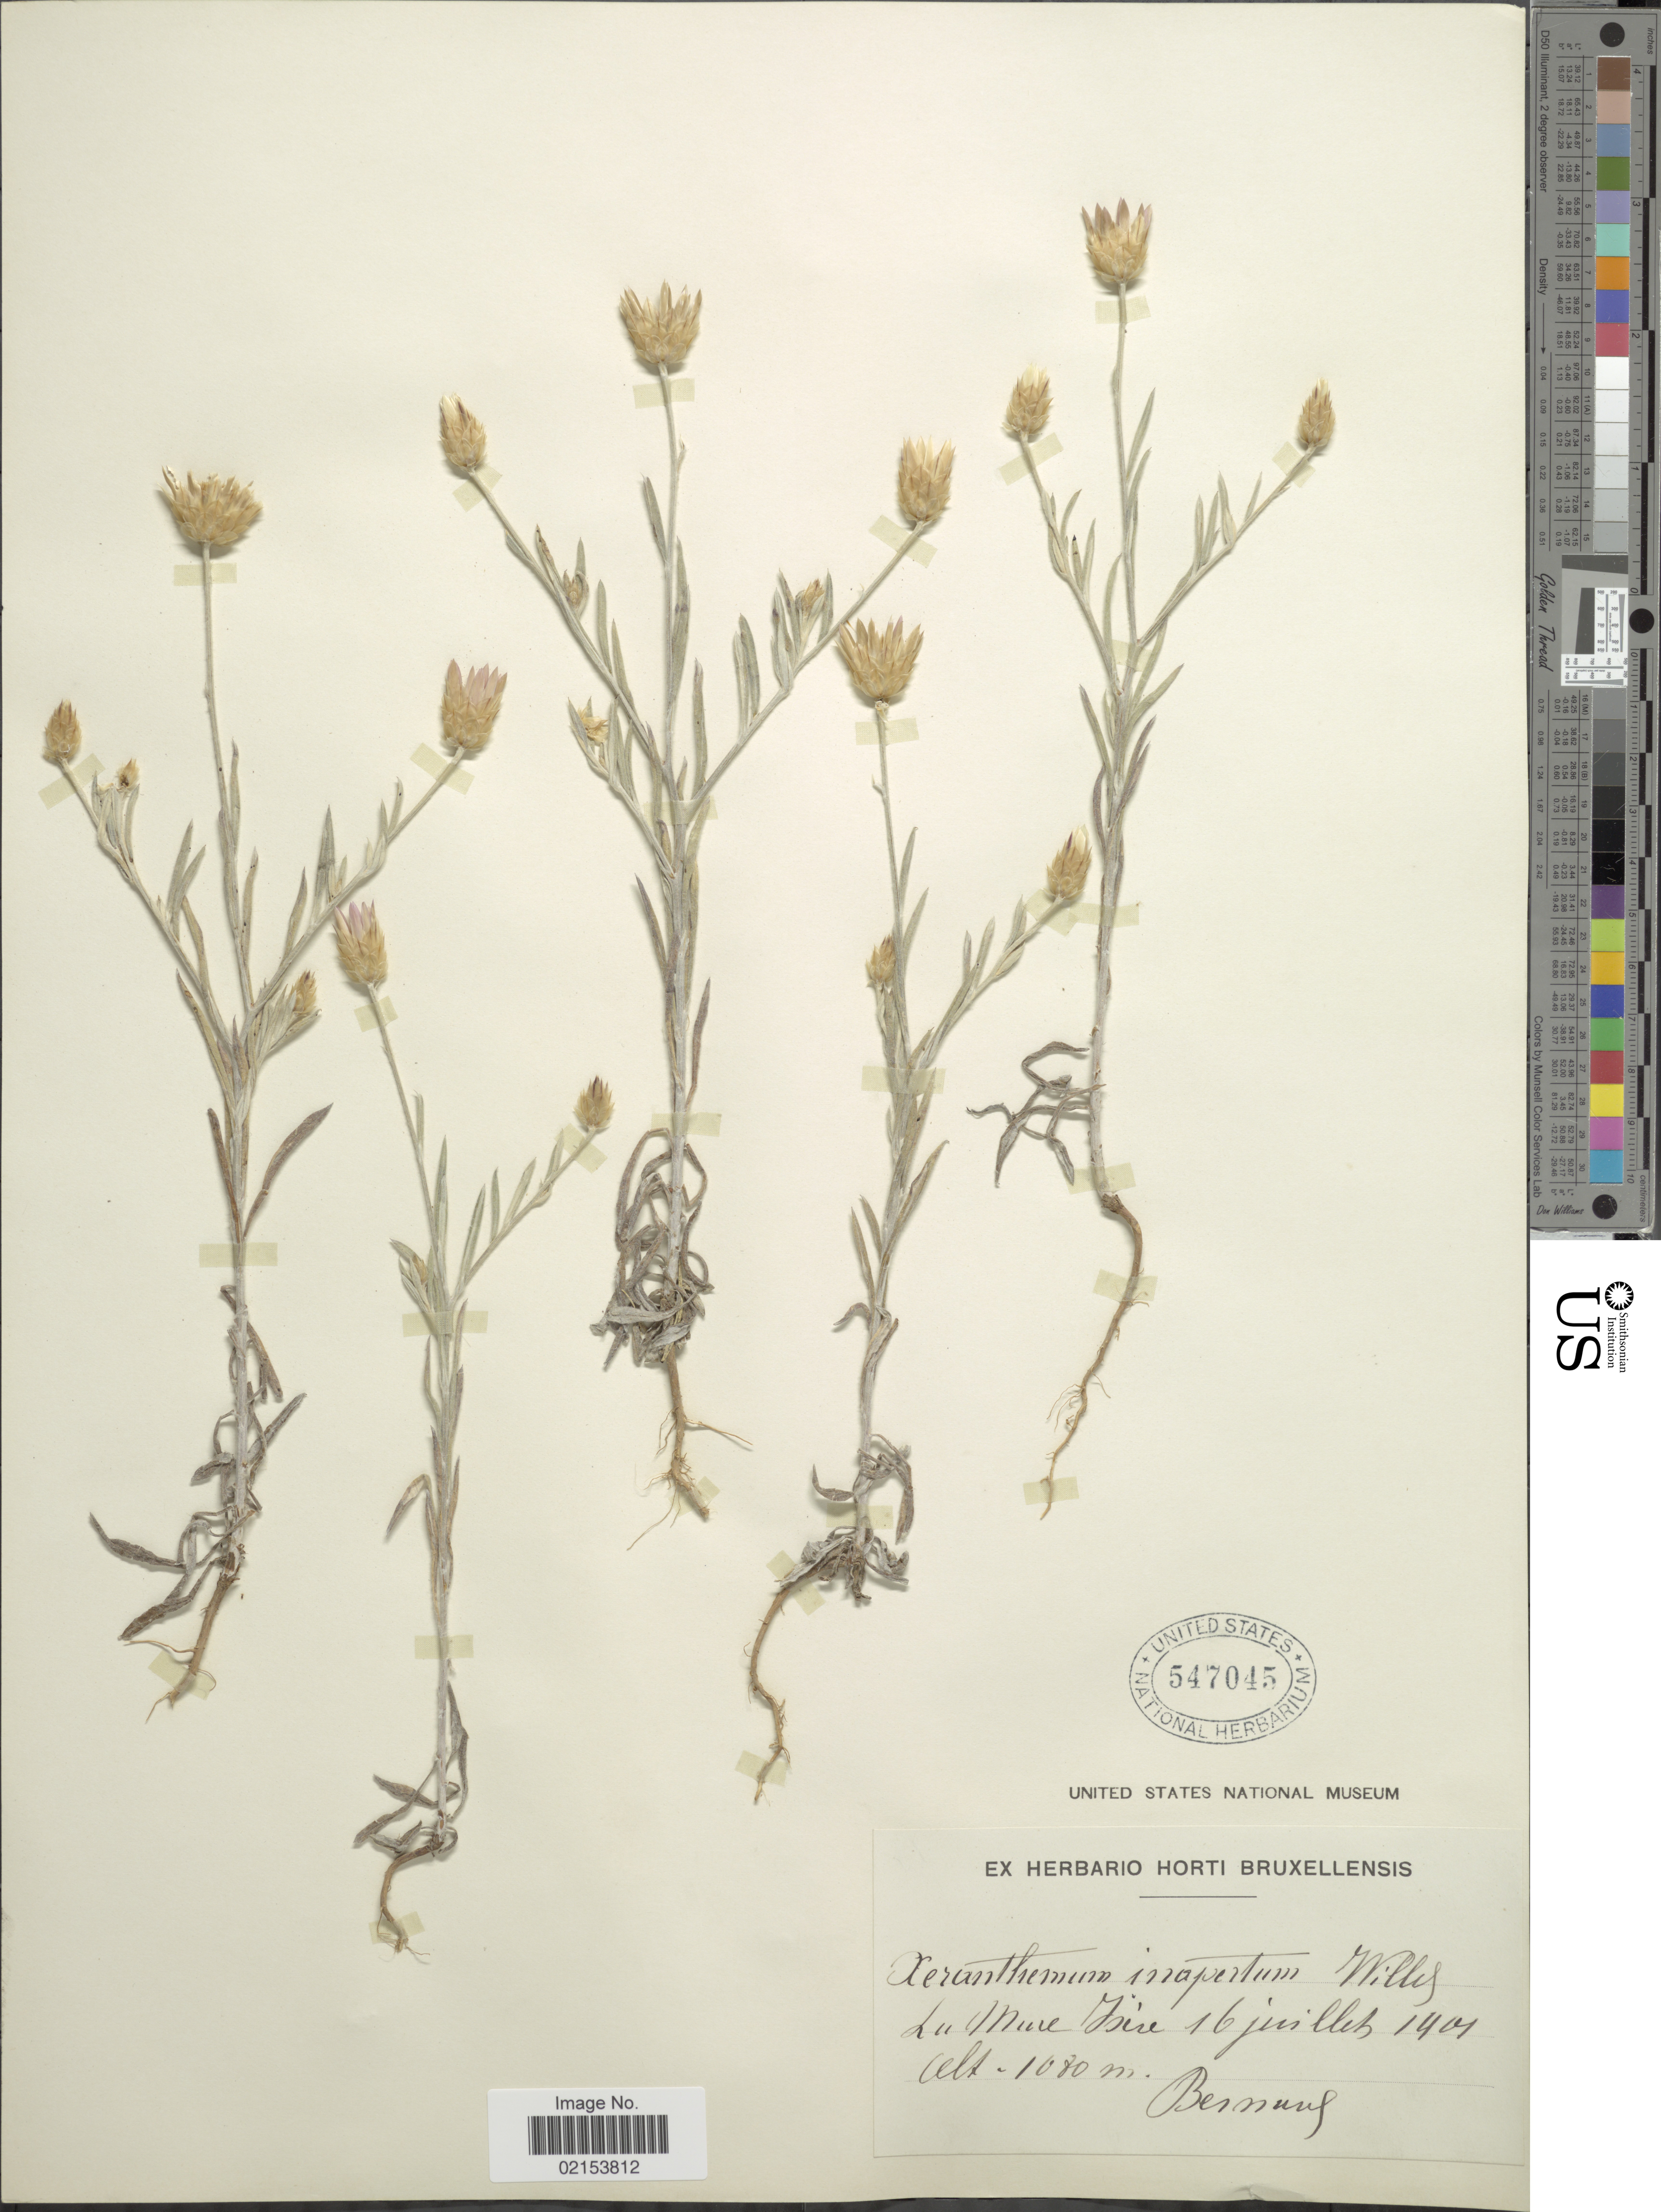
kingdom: Plantae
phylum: Tracheophyta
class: Magnoliopsida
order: Asterales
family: Asteraceae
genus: Xeranthemum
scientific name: Xeranthemum inapertum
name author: (L.) Mill.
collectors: Bernung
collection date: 1901-07-16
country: France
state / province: Auvergne-Rhône-Alpes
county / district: Isère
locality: La Mure, Isere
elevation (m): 1680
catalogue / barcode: US 547045